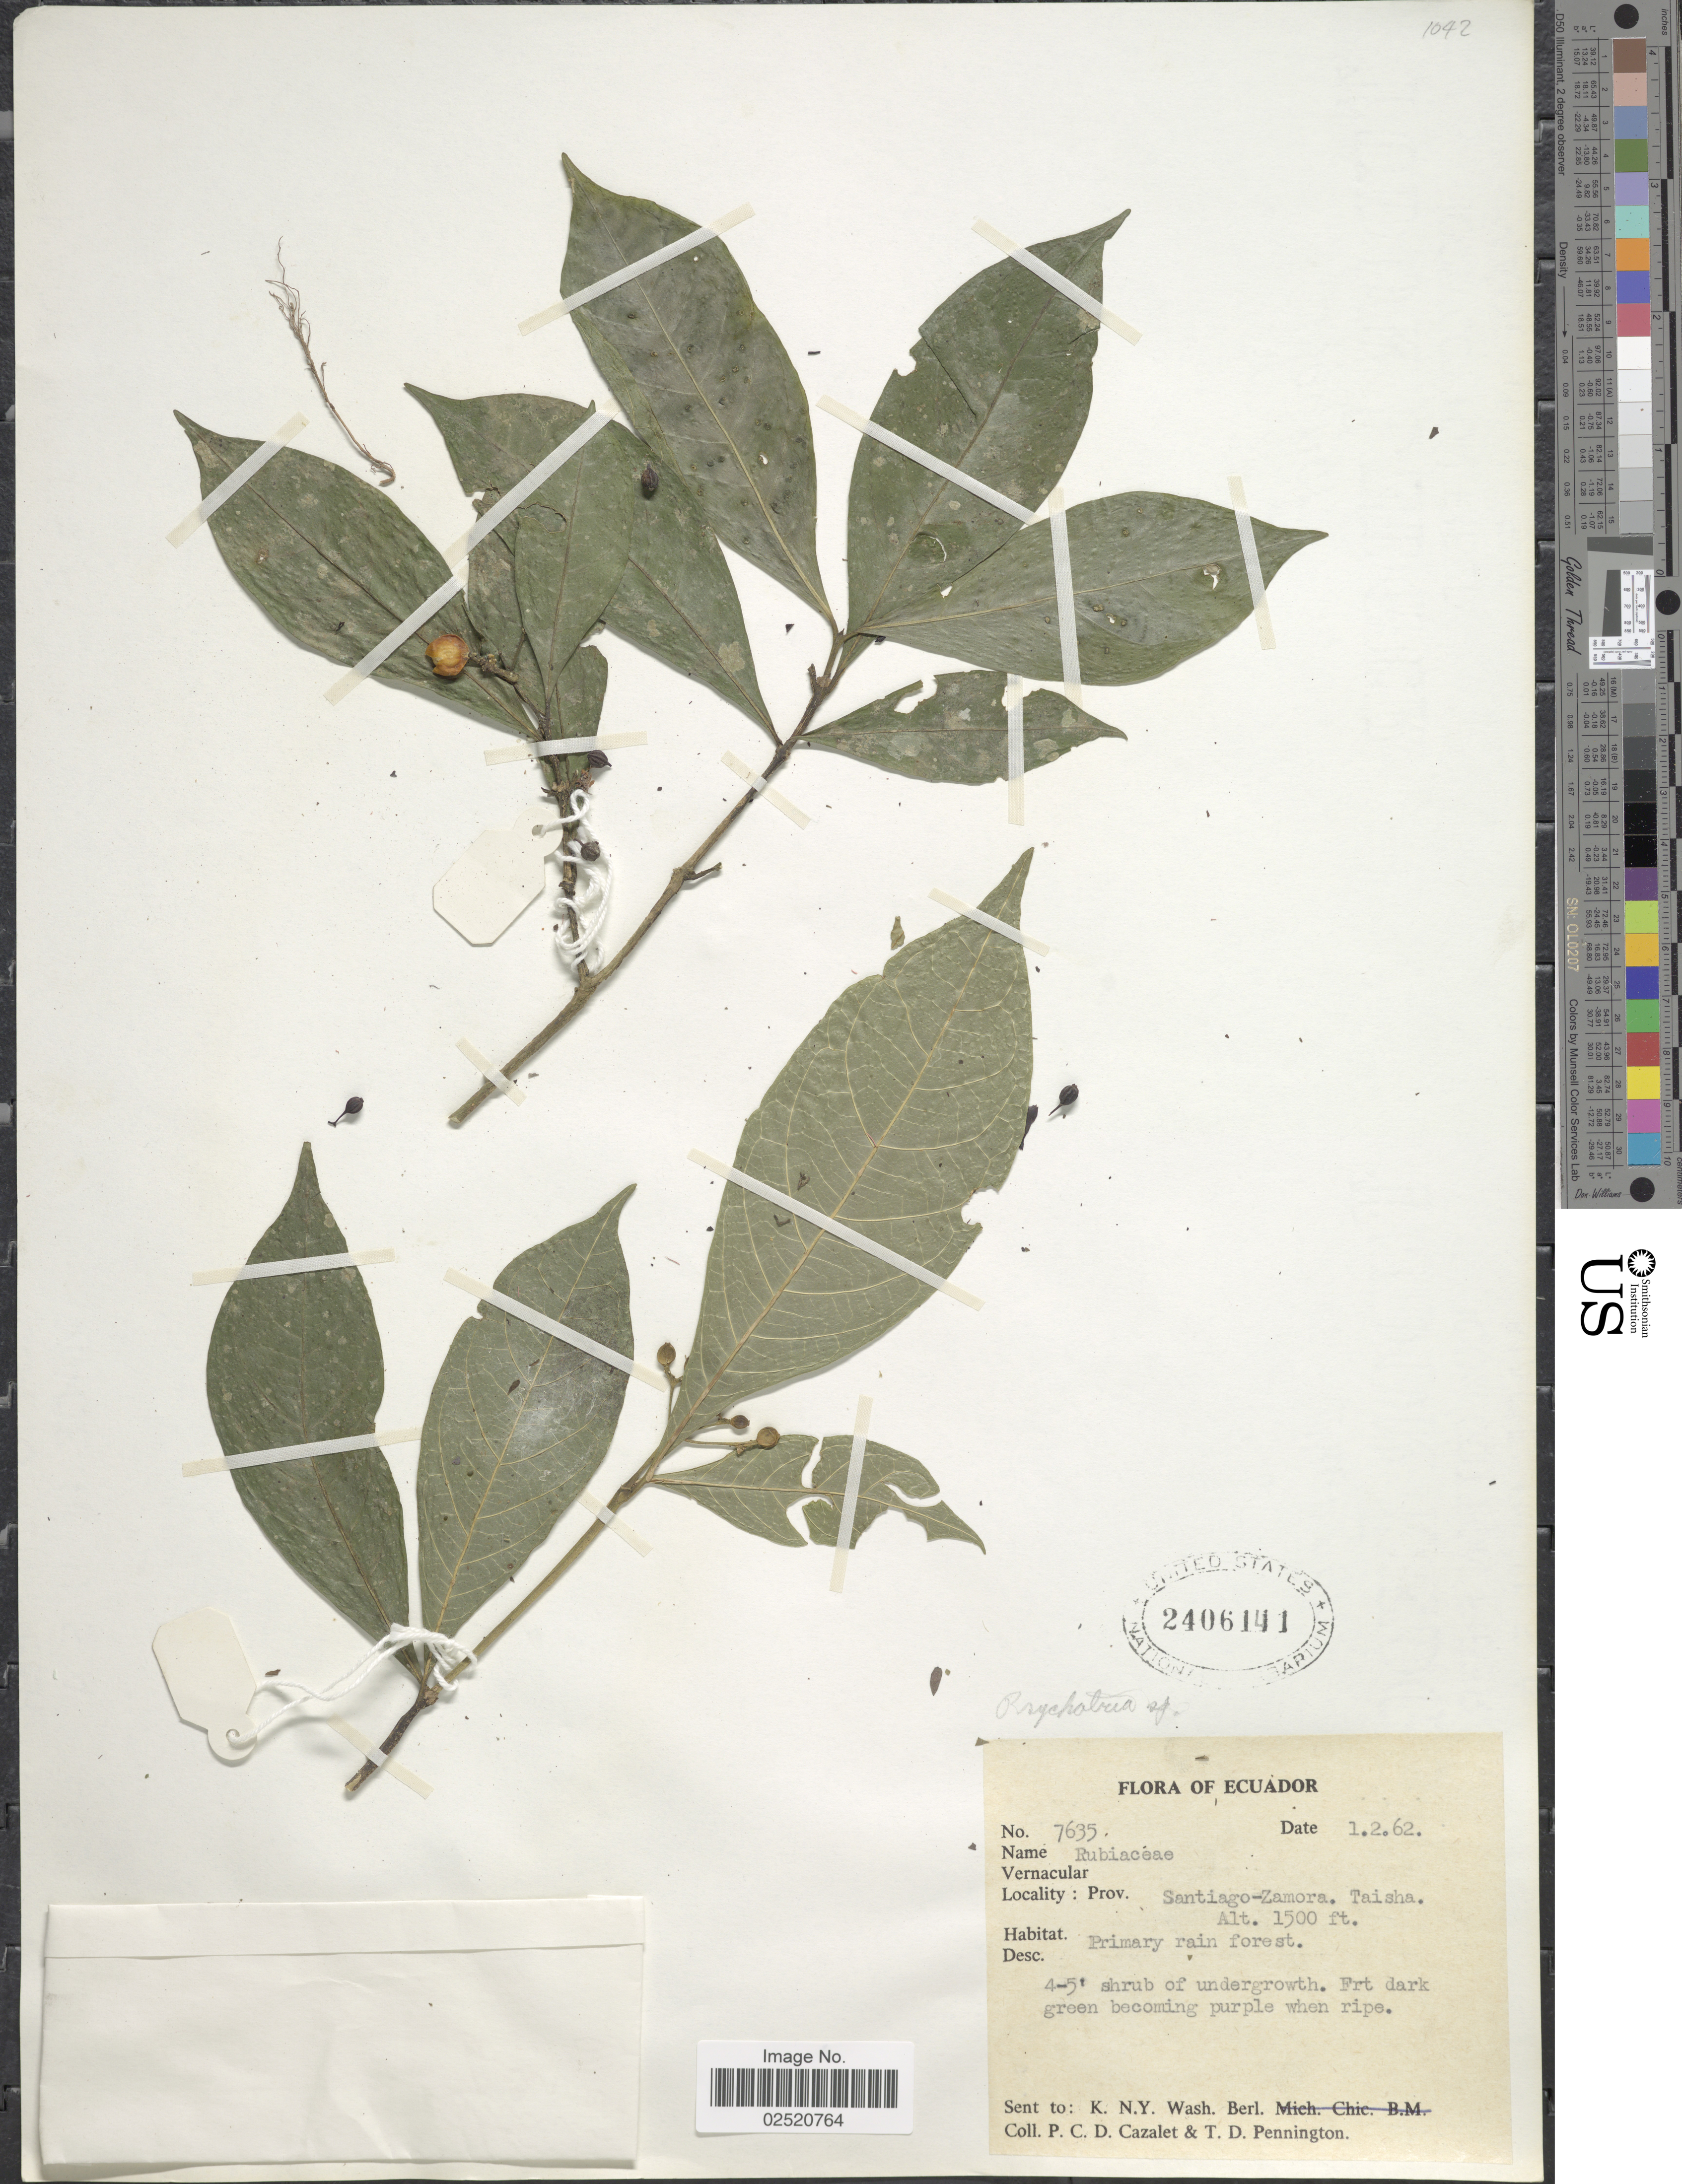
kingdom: Plantae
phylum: Tracheophyta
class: Magnoliopsida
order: Gentianales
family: Rubiaceae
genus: Psychotria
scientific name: Psychotria sp.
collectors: P. C. D. Cazalet & T. D. Pennington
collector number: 7635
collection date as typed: Transcribed d/m/y: 1/2/62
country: Ecuador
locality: Prov. Santiago-Zamora. Taisha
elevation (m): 457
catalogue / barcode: US 2406141